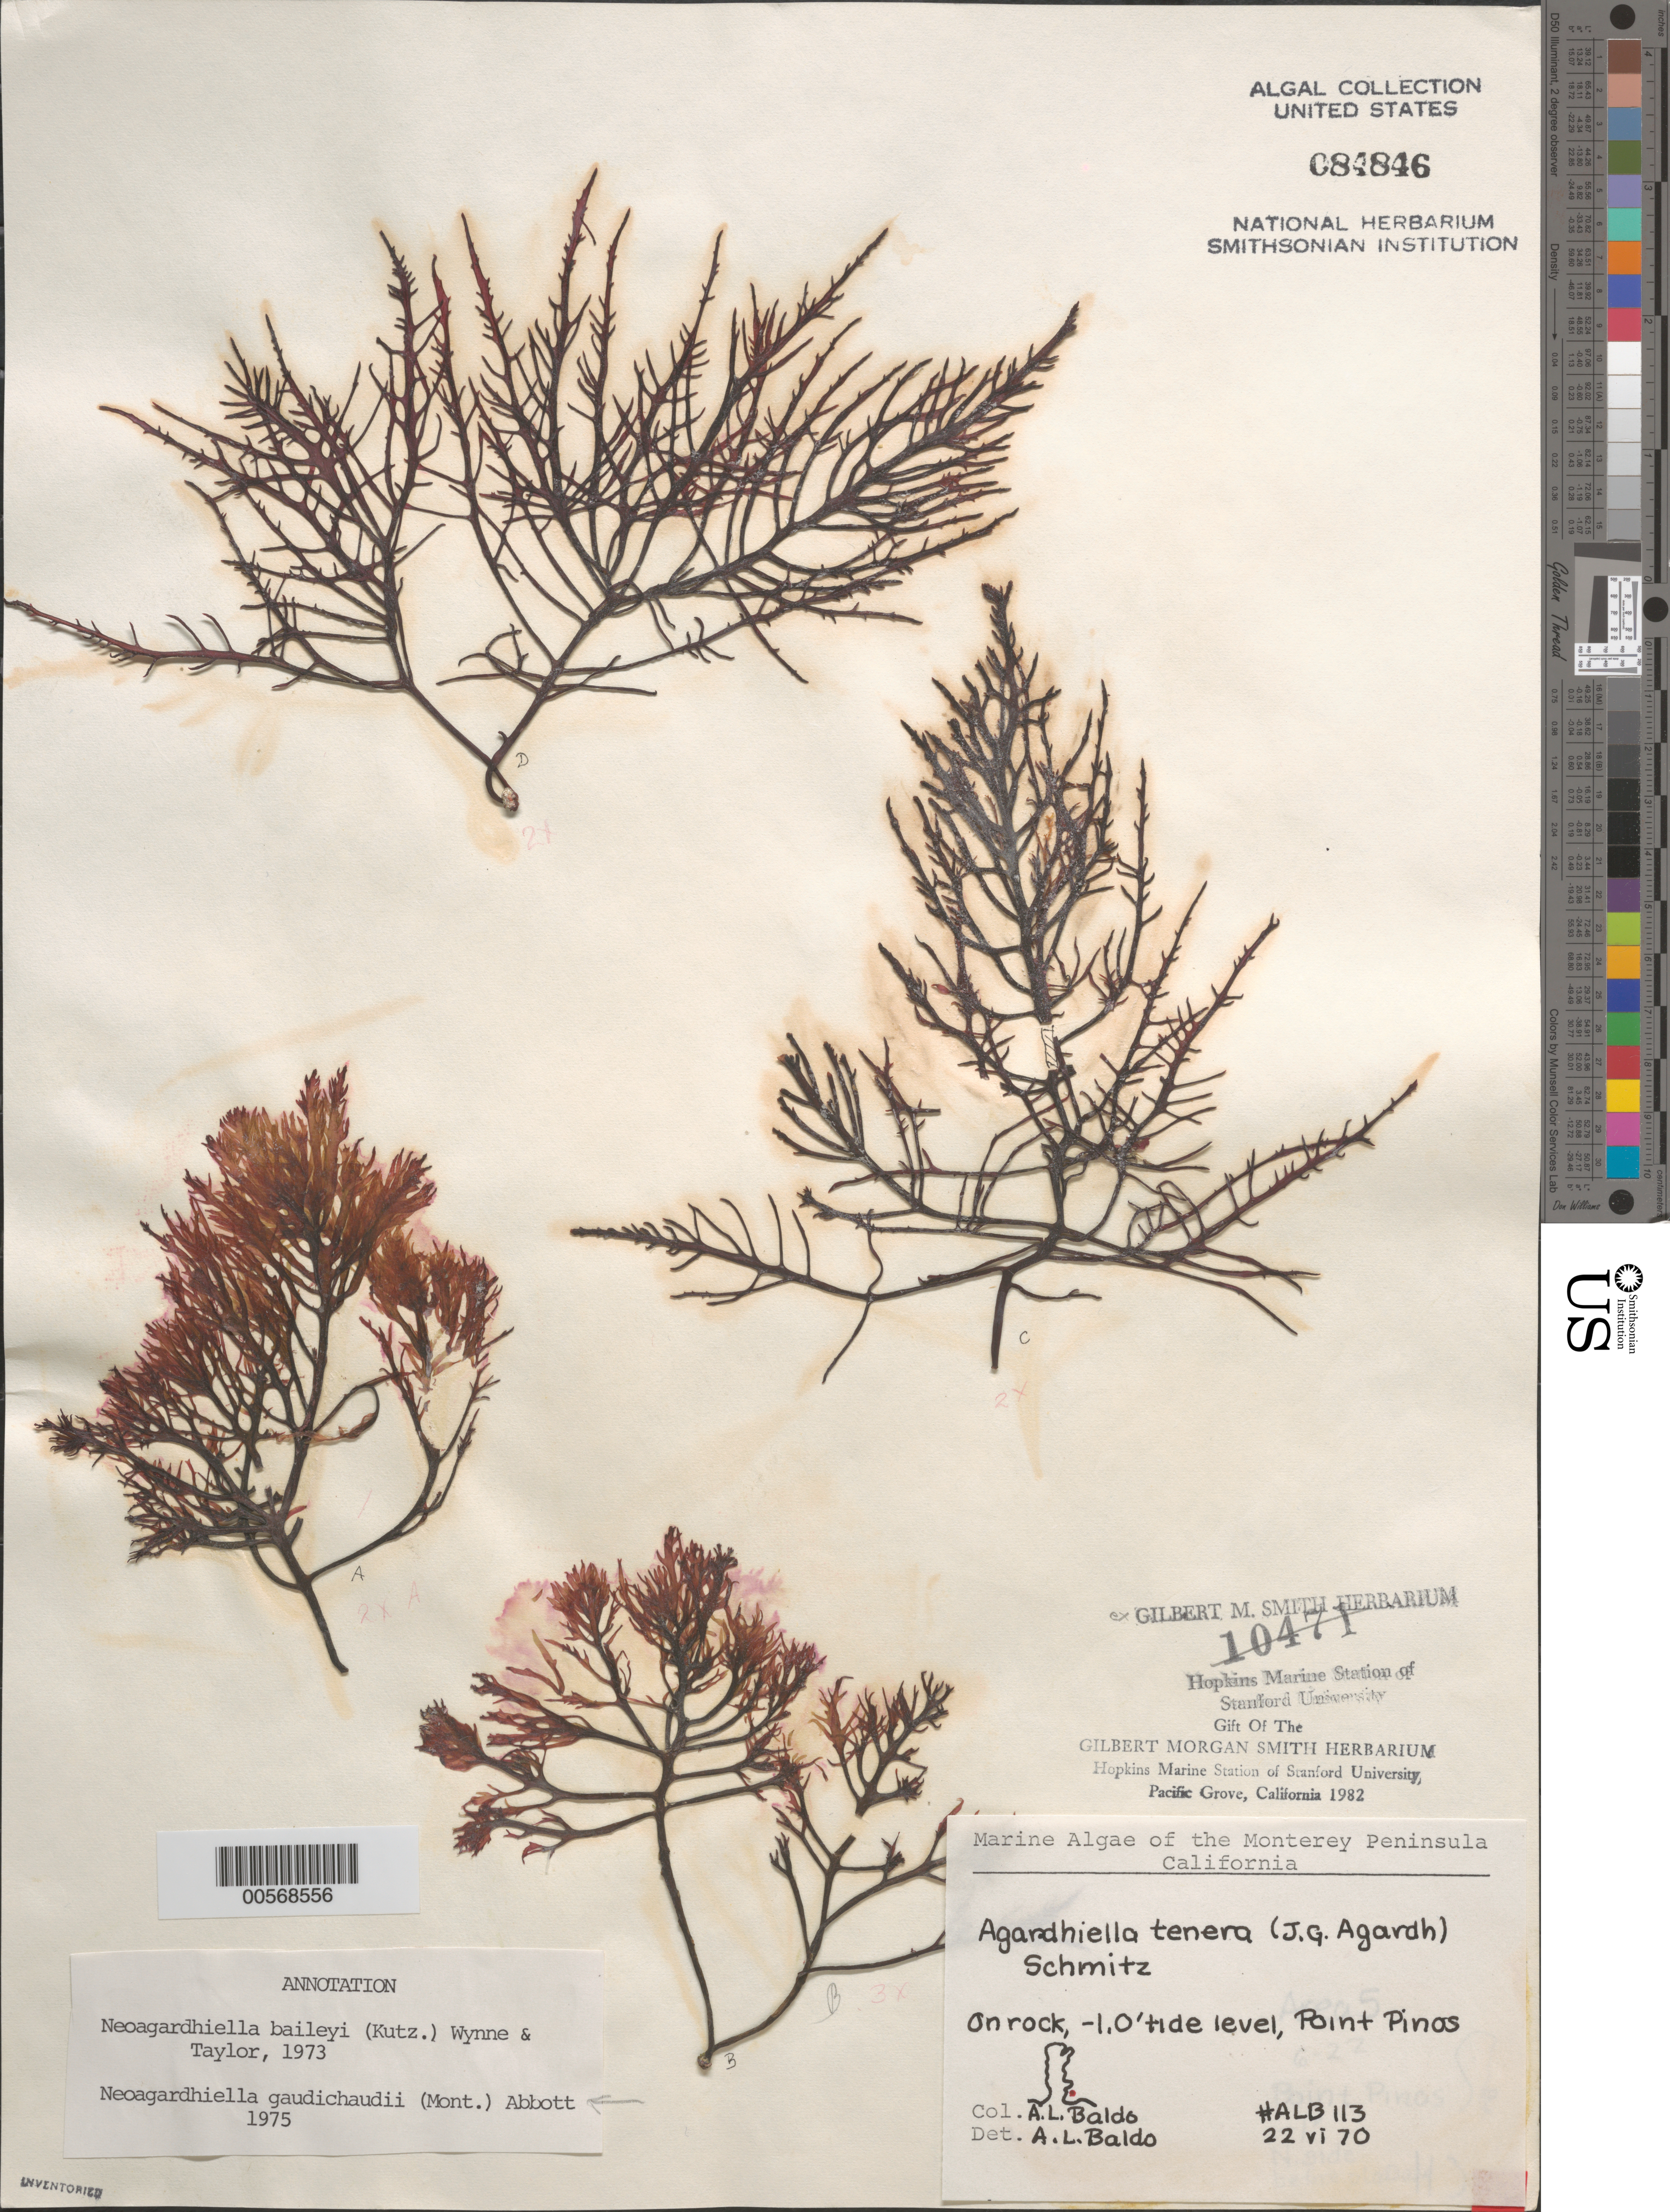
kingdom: Plantae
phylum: Rhodophyta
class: Florideophyceae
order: Gigartinales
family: Solieriaceae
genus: Sarcodiotheca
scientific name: Sarcodiotheca gaudichaudii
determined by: Algae name updating Project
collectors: A. Baldo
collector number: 113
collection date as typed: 22 Jun 1970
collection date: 1970-06-22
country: United States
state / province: California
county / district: Monterey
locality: Point Pinos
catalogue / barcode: US 84846